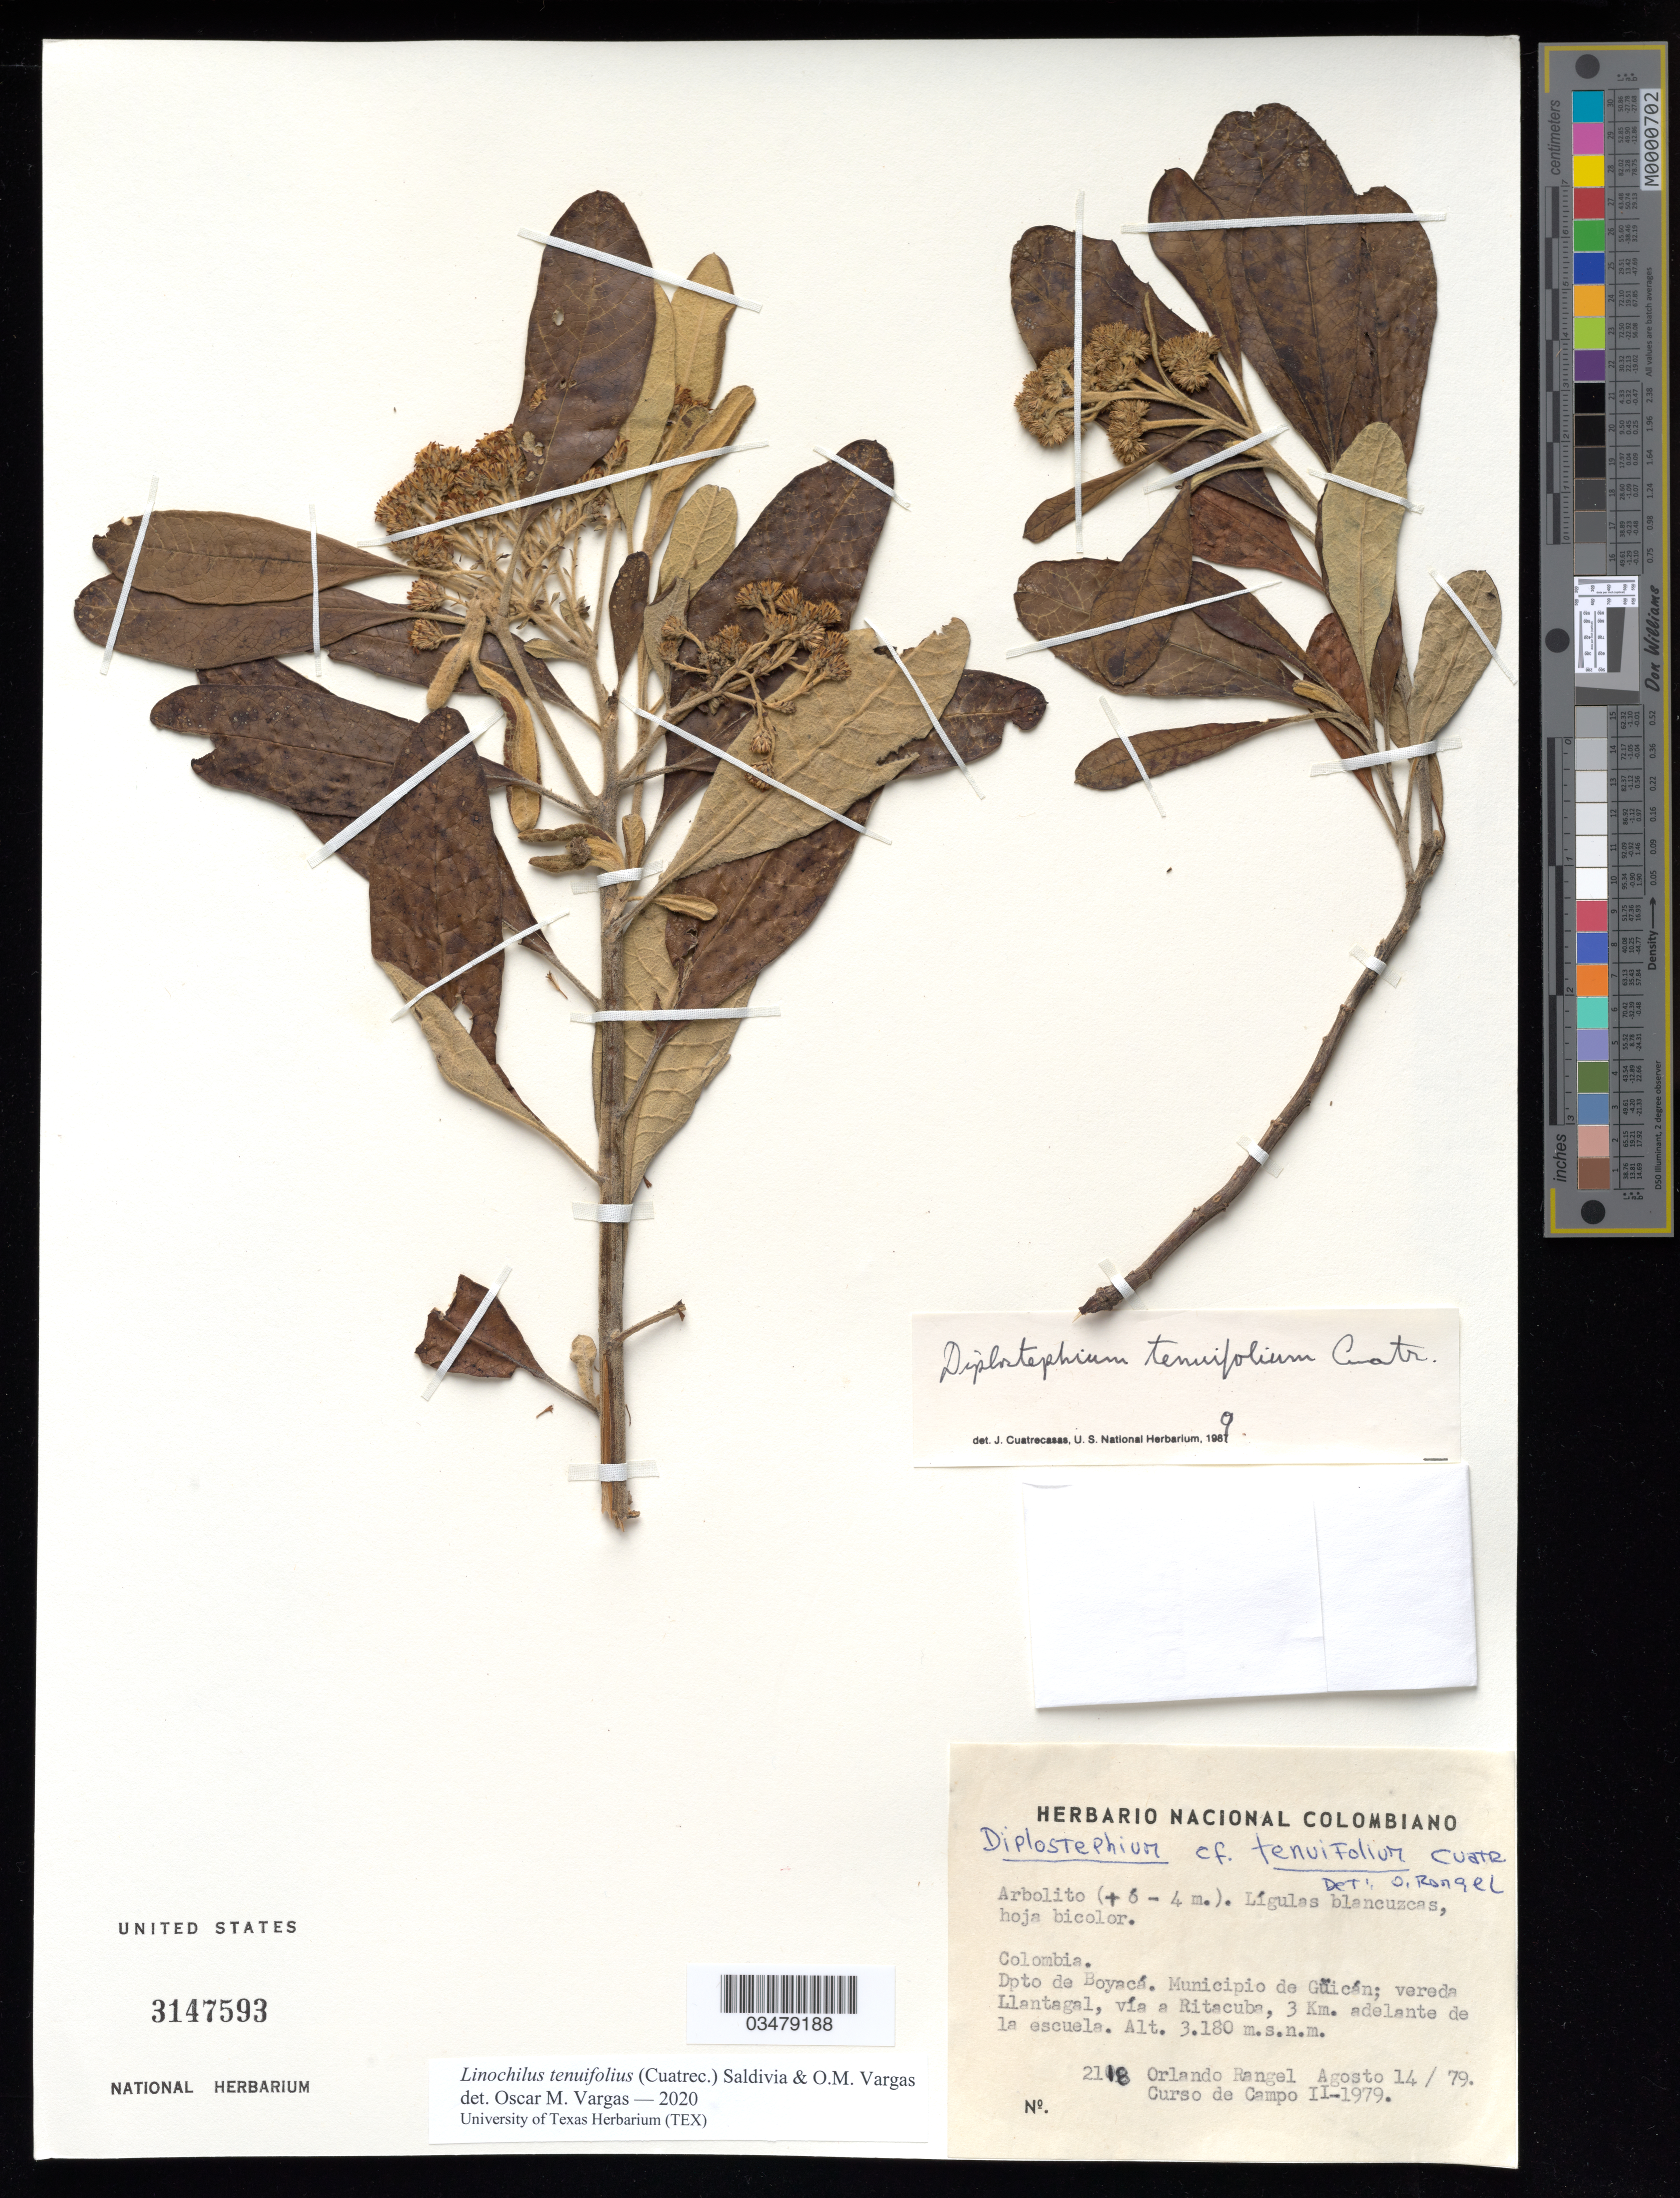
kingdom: Plantae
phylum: Tracheophyta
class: Magnoliopsida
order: Asterales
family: Asteraceae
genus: Linochilus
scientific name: Linochilus tenuifolius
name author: (Cuatrec.) Saldivia & O.M. Vargas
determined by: Vargas, Oscar M.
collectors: O. Rangel & Curso de Campo 2-1979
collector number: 2118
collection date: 1979-08-14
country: Colombia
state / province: Boyacá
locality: Municipio de Guican; vereda Llantagal, via a Ritacube, 3 km aldelante de la escuela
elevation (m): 3180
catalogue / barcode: US 3147593